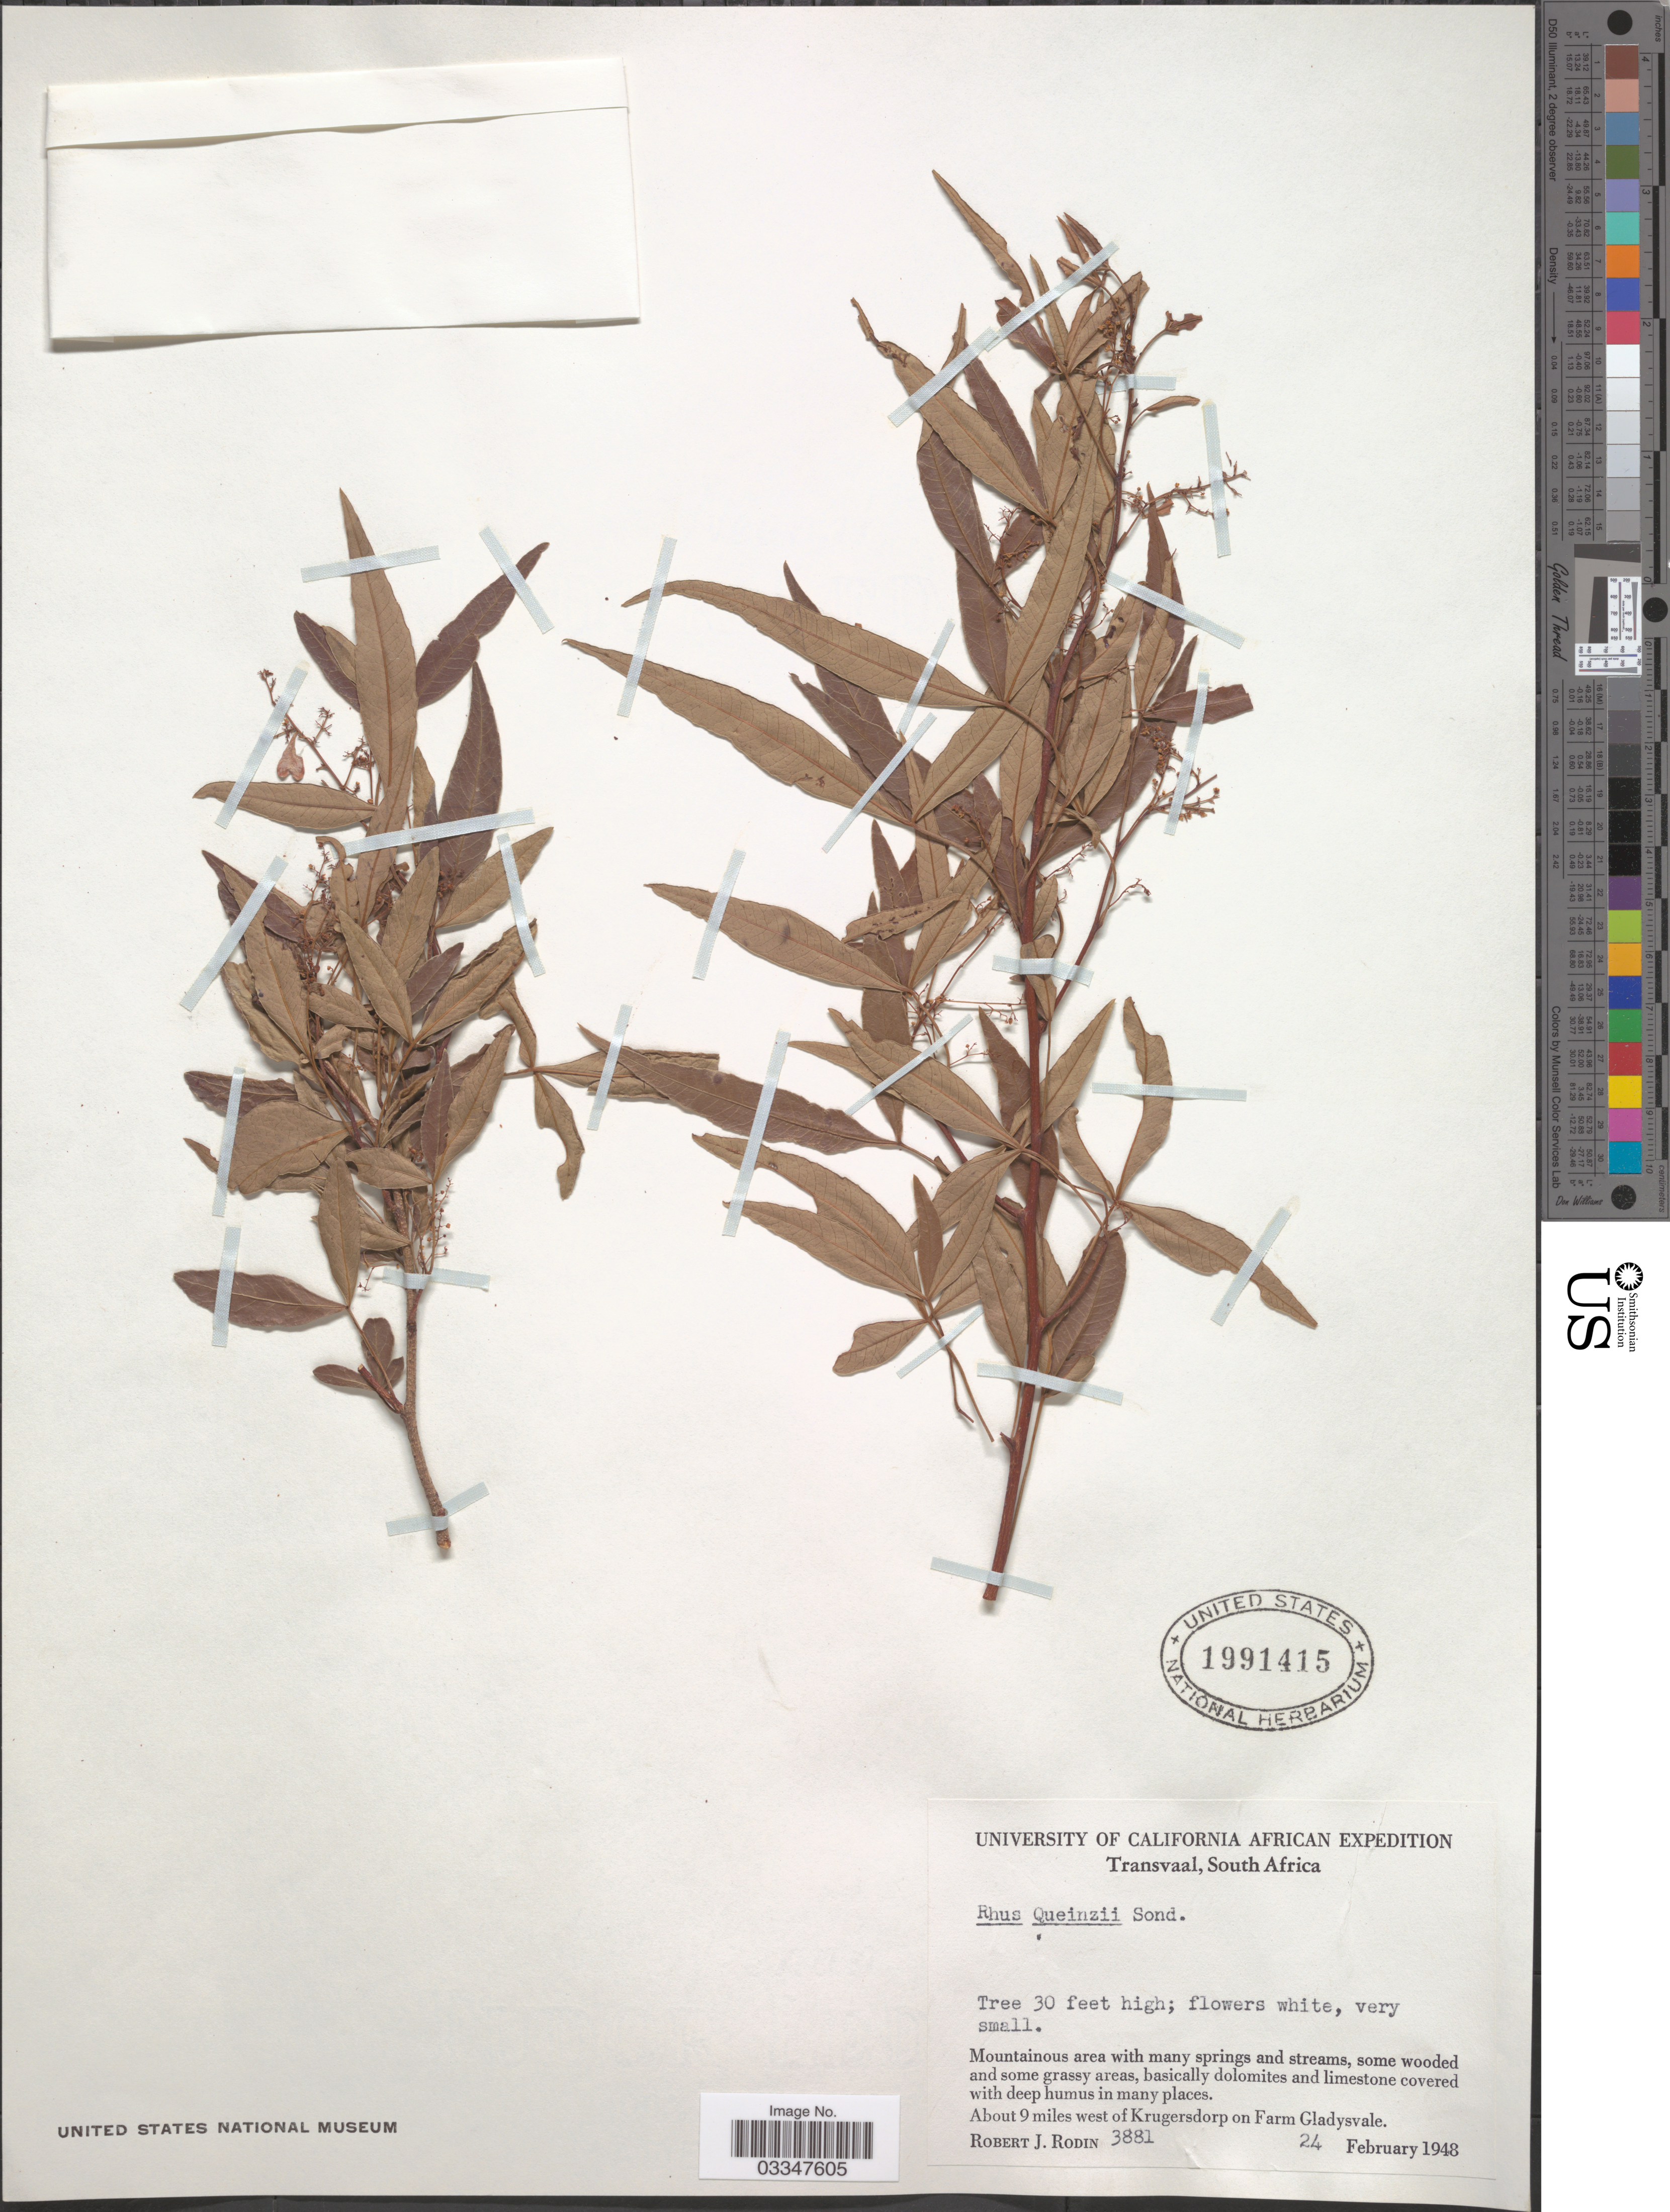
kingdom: Plantae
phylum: Tracheophyta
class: Magnoliopsida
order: Sapindales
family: Anacardiaceae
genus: Rhus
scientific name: Rhus gueinzii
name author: Sond.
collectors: R. J. Rodin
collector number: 3881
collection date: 1948-02-24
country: South Africa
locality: Transvaal. About 9 miles west of Krugersdorp on Farm Gladysvale.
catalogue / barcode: US 1991415